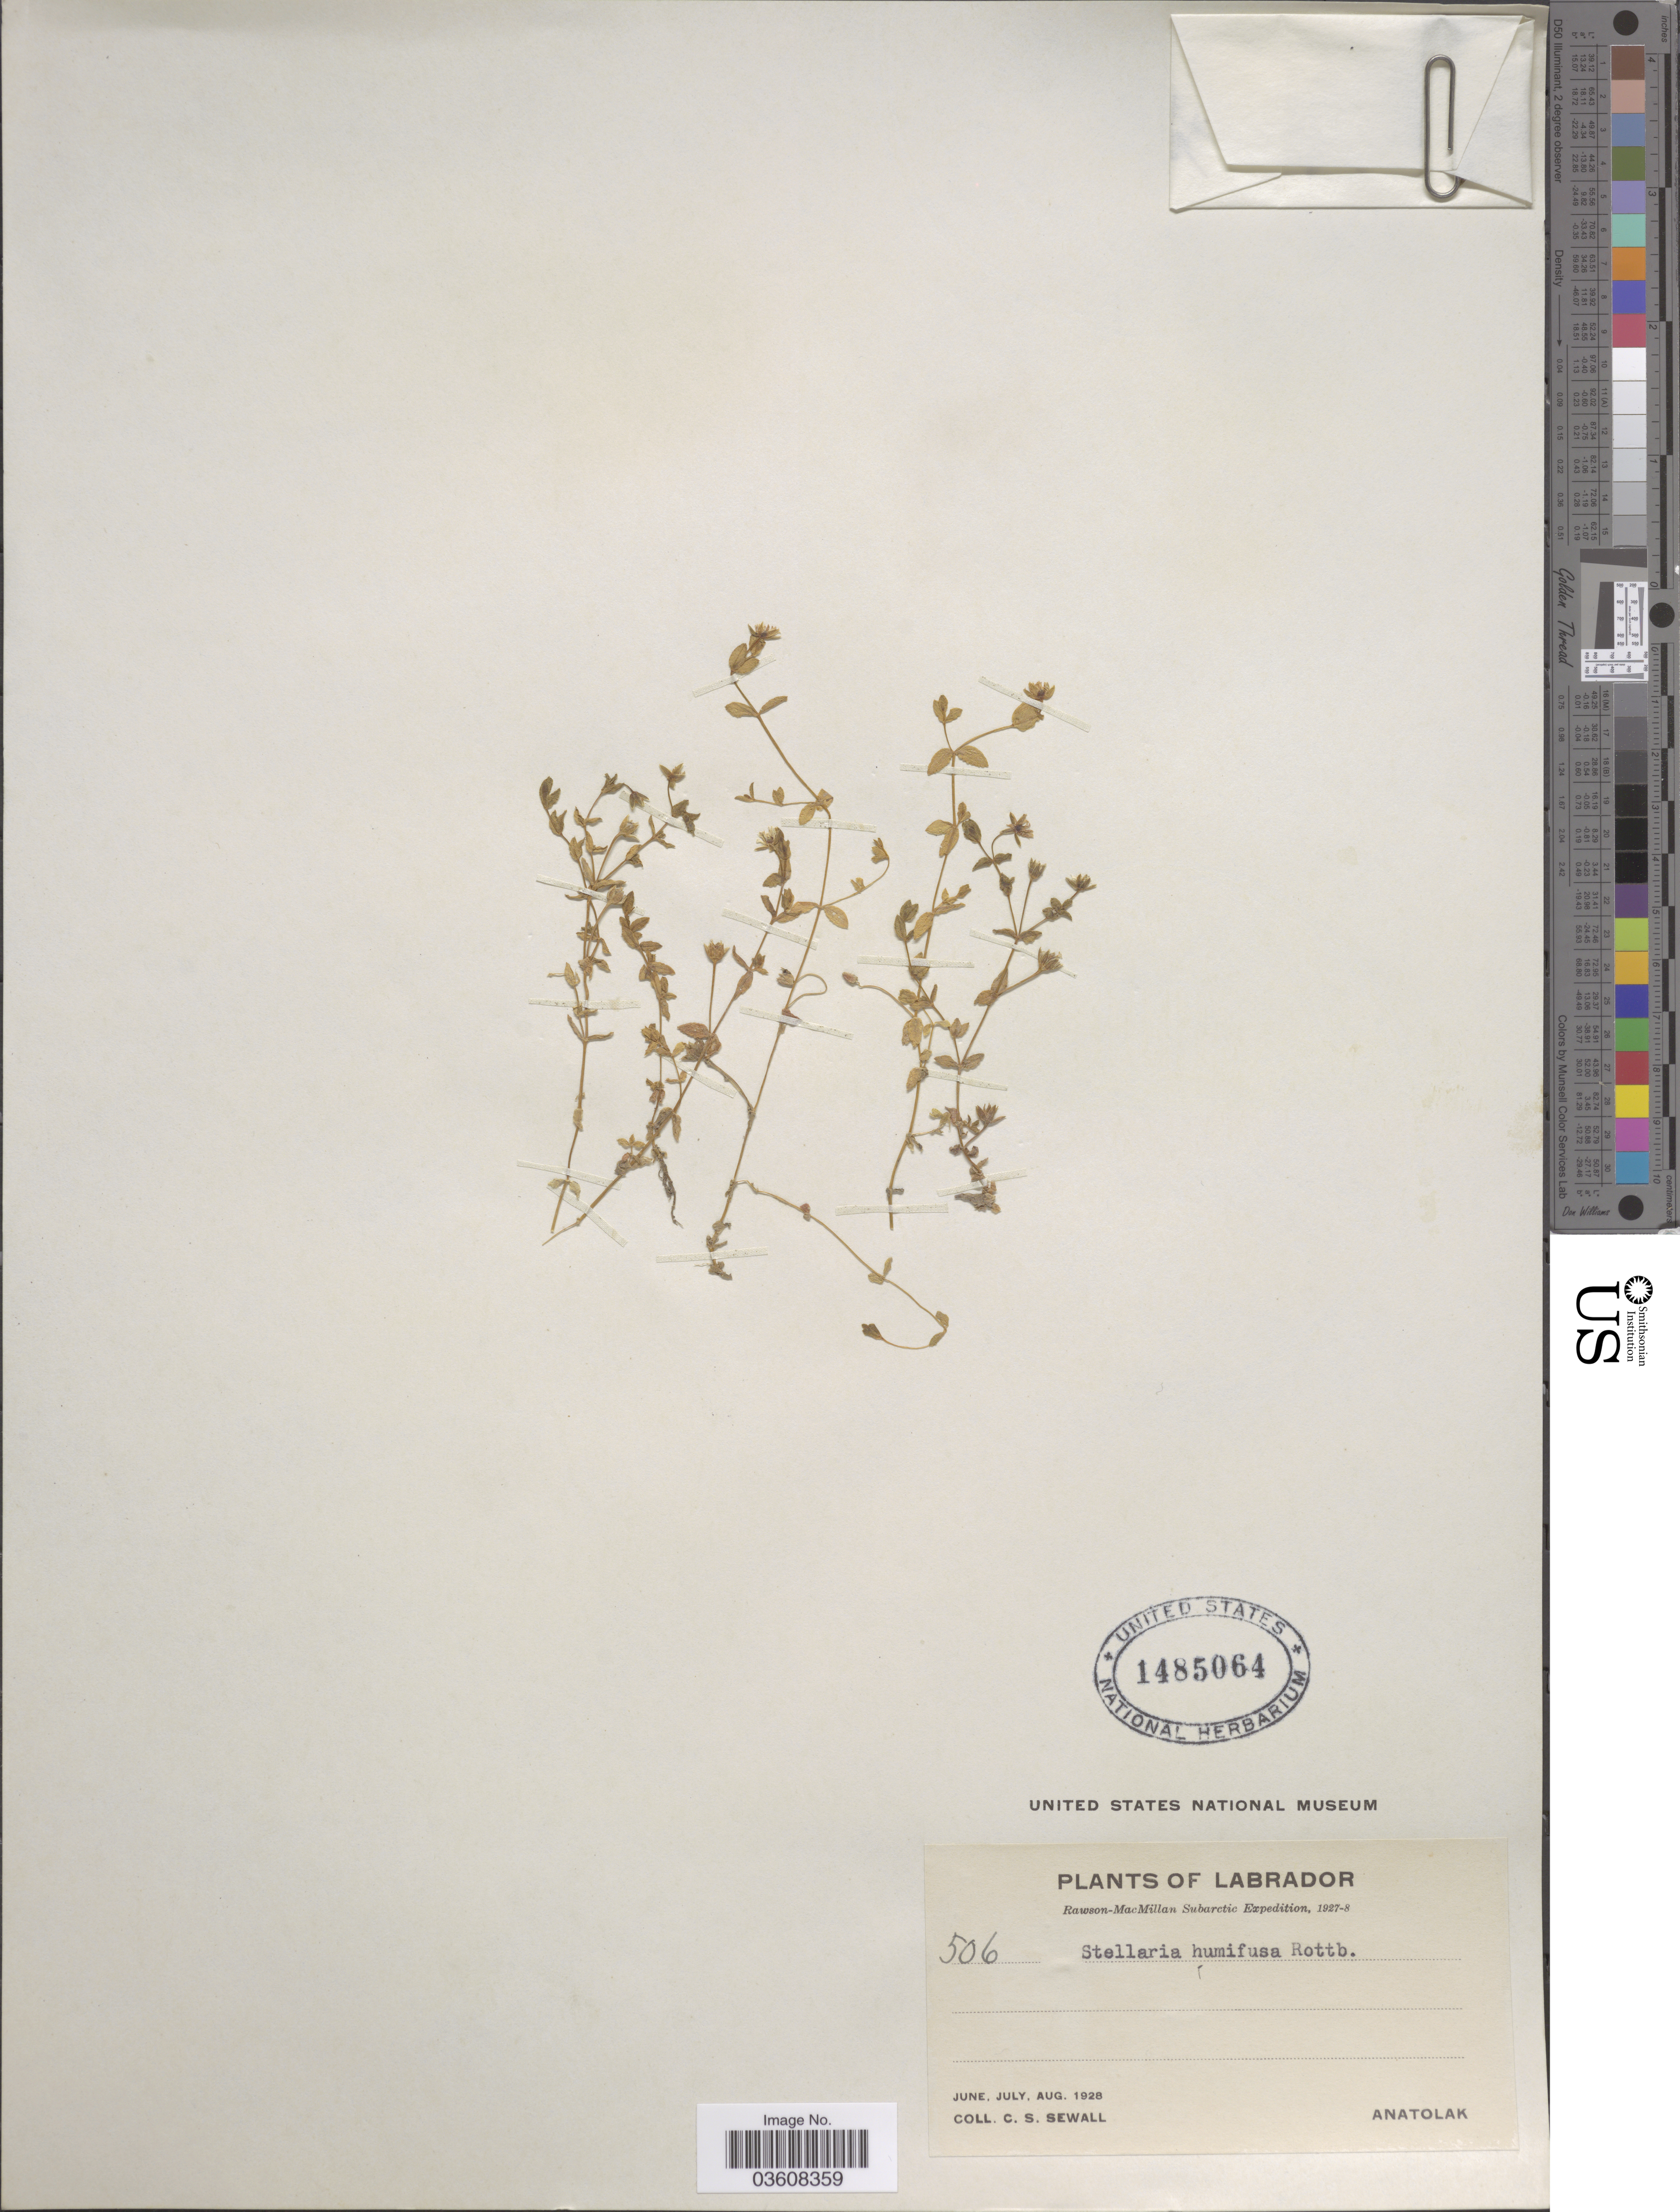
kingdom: Plantae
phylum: Tracheophyta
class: Magnoliopsida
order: Caryophyllales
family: Caryophyllaceae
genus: Stellaria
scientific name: Stellaria humifusa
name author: Rottb.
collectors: C. Sewall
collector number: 506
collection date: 1928-06/1928-08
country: Canada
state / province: Newfoundland and Labrador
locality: Labrador. Anatolak.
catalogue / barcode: US 1485064